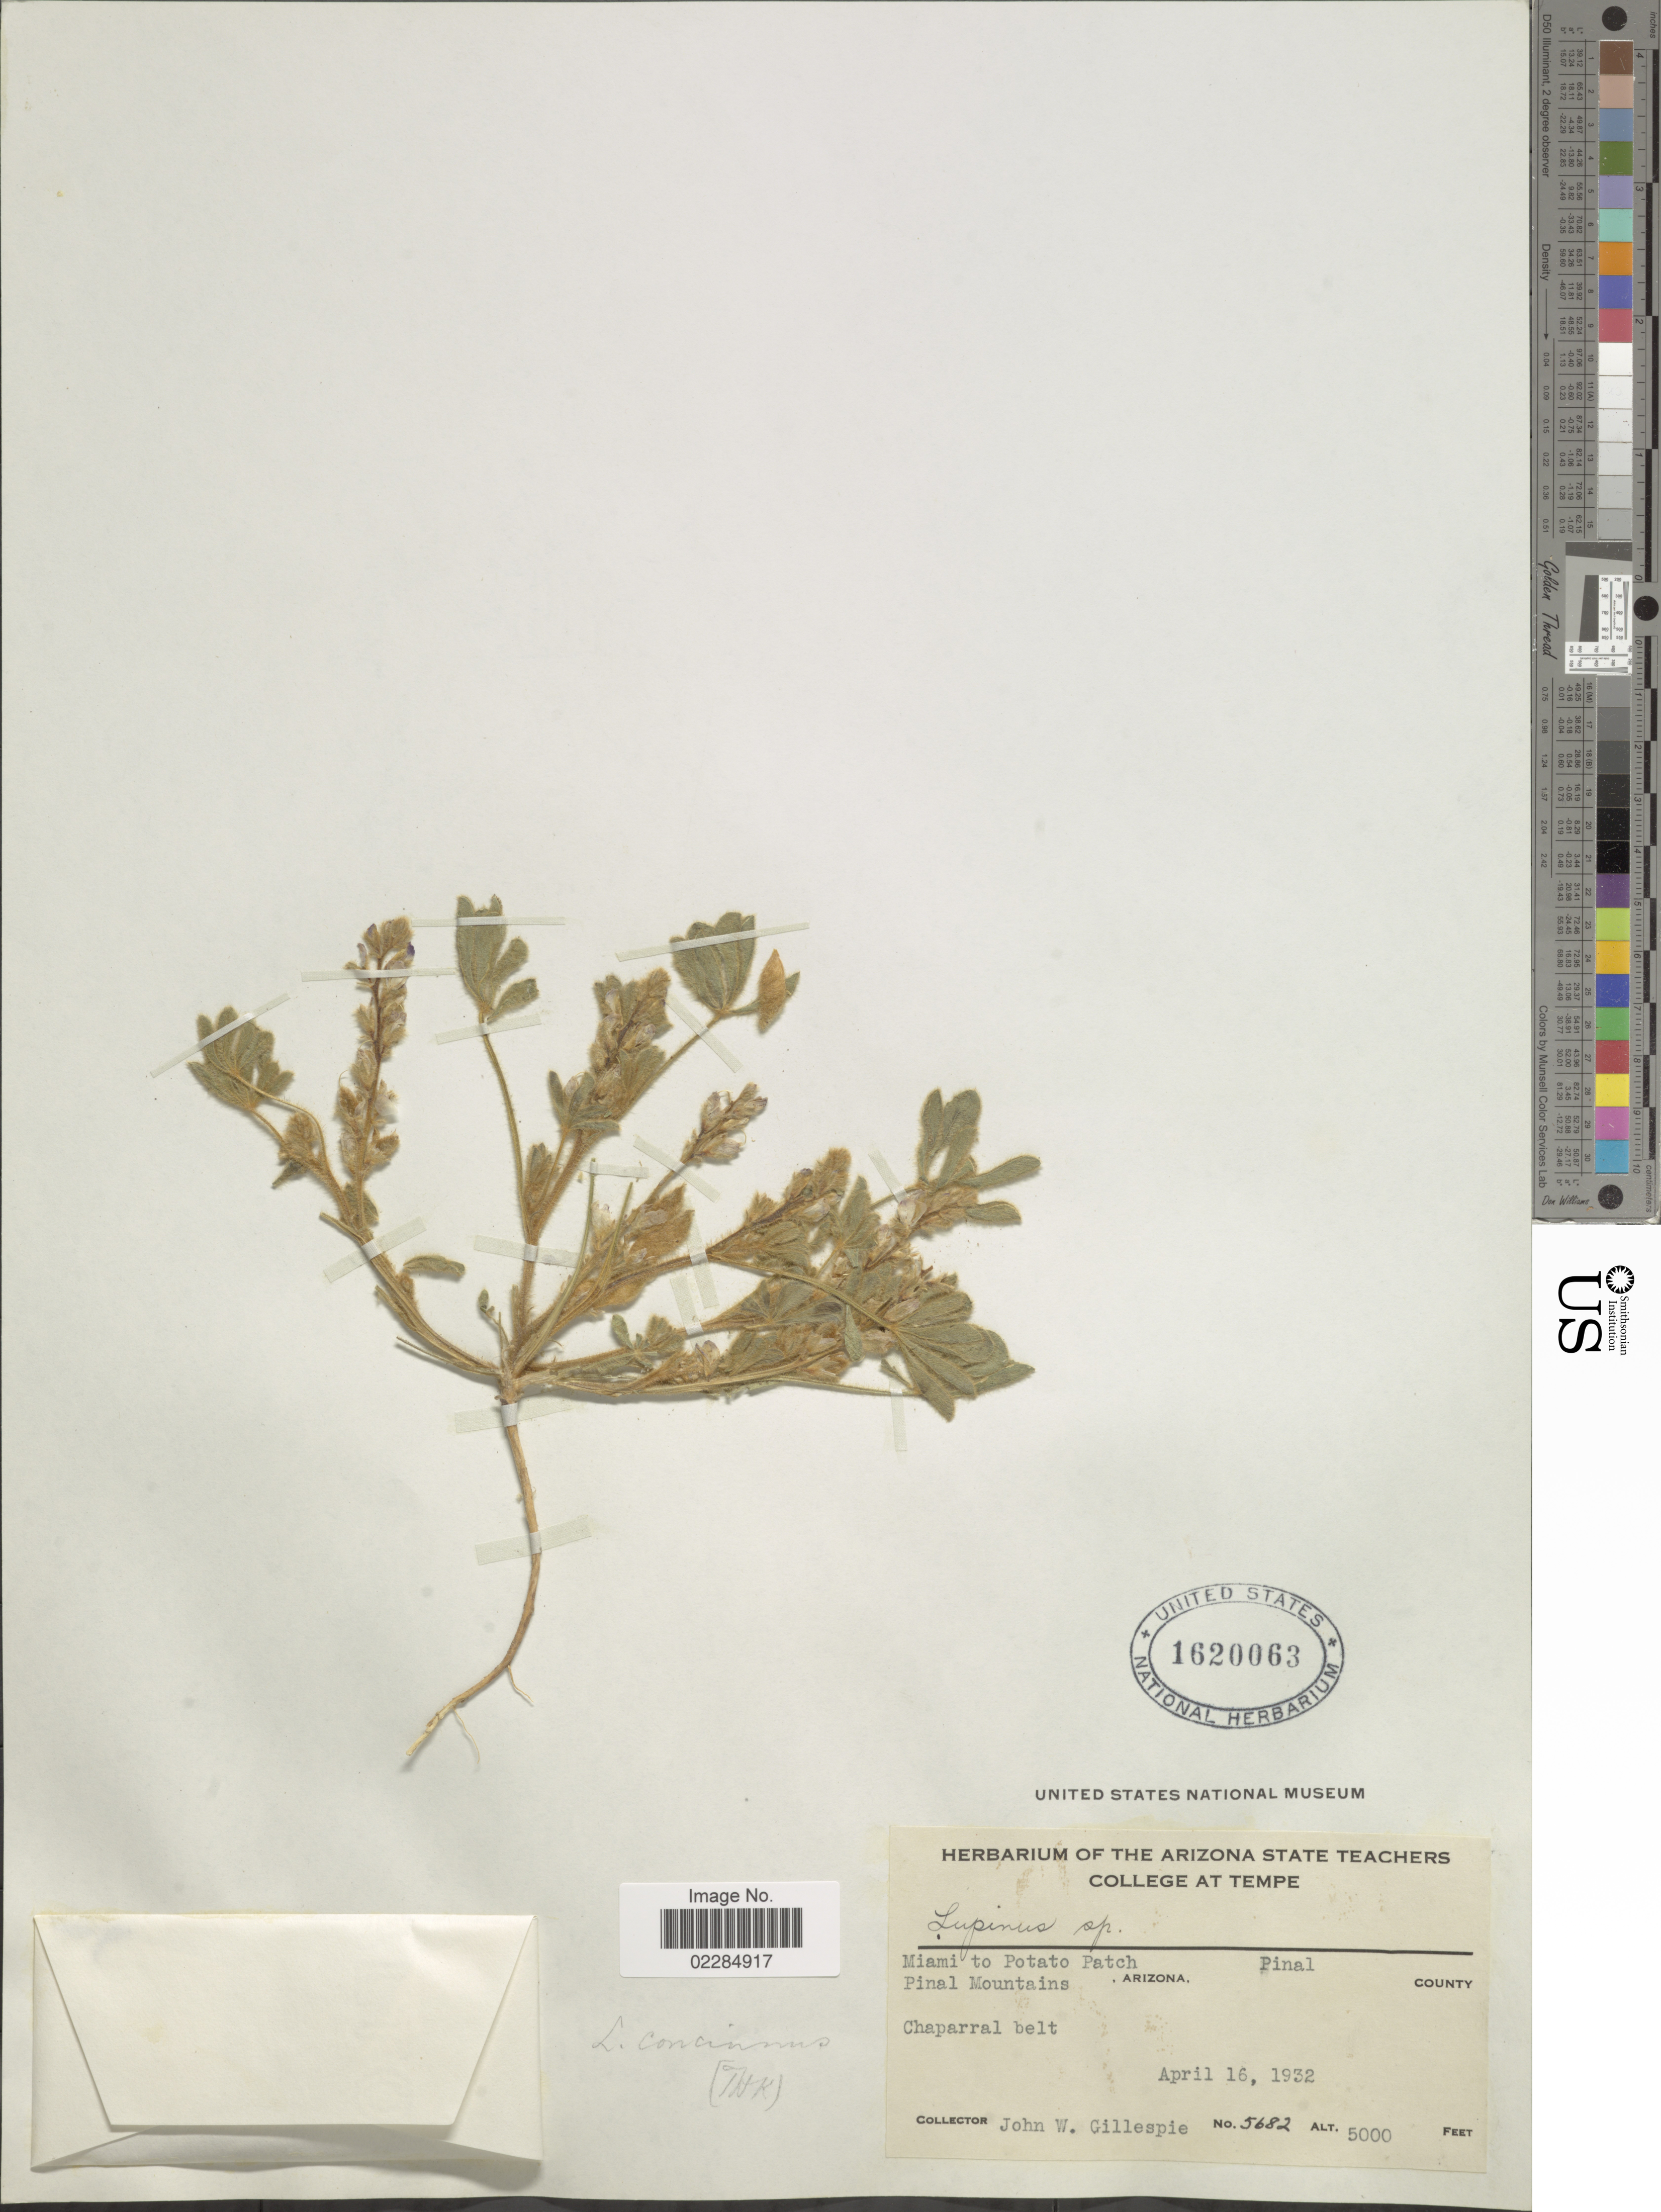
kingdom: Plantae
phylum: Tracheophyta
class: Magnoliopsida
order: Fabales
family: Fabaceae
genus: Lupinus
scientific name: Lupinus concinnus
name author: J. Agardh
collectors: J. W. Gillespie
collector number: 5682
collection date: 1932-04-16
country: United States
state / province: Arizona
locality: Miami to Patato Patch. Pinal Mountains. Pinal County. Chaparral belt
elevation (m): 1524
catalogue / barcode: US 1620063